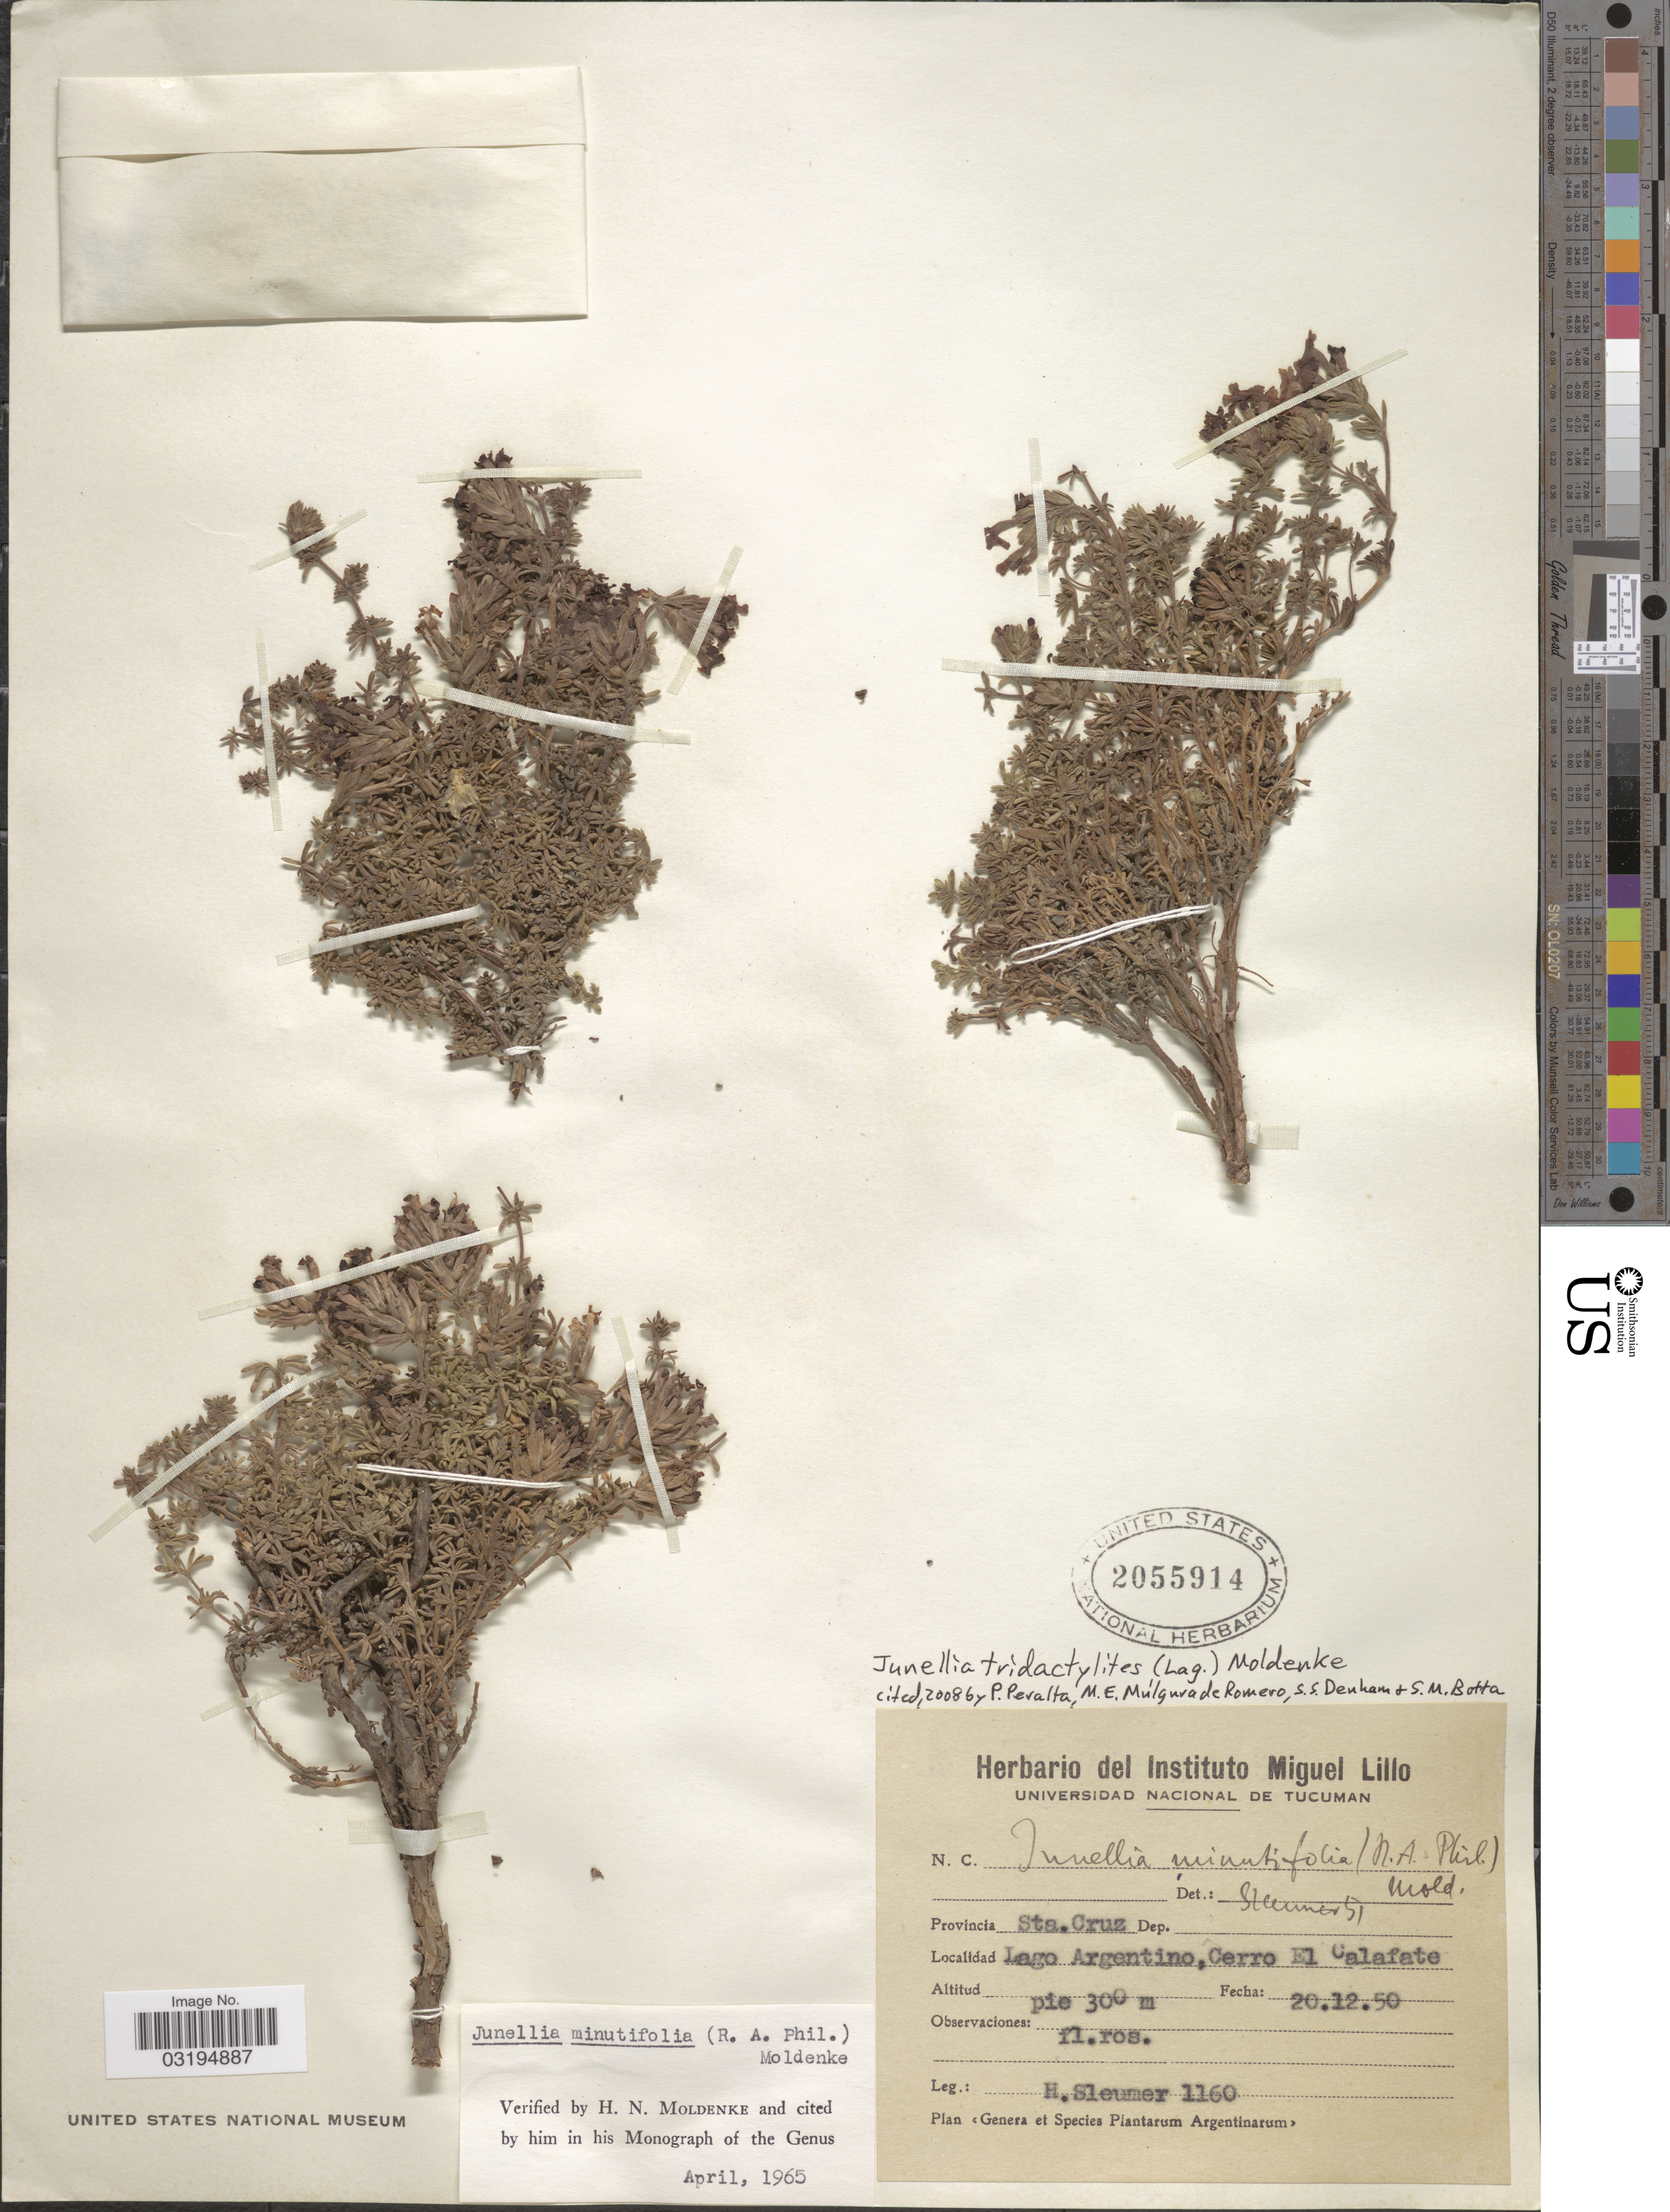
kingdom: Plantae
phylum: Tracheophyta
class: Magnoliopsida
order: Lamiales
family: Verbenaceae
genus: Junellia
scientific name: Junellia tridactylites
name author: (Lag.) Moldenke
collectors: H. O. Sleumer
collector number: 1160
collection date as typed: Transcribed d/m/y: 20/12/50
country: Argentina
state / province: Santa Cruz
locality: Lago Argentino, Cerro El Calafate.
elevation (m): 300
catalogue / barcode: US 2055914